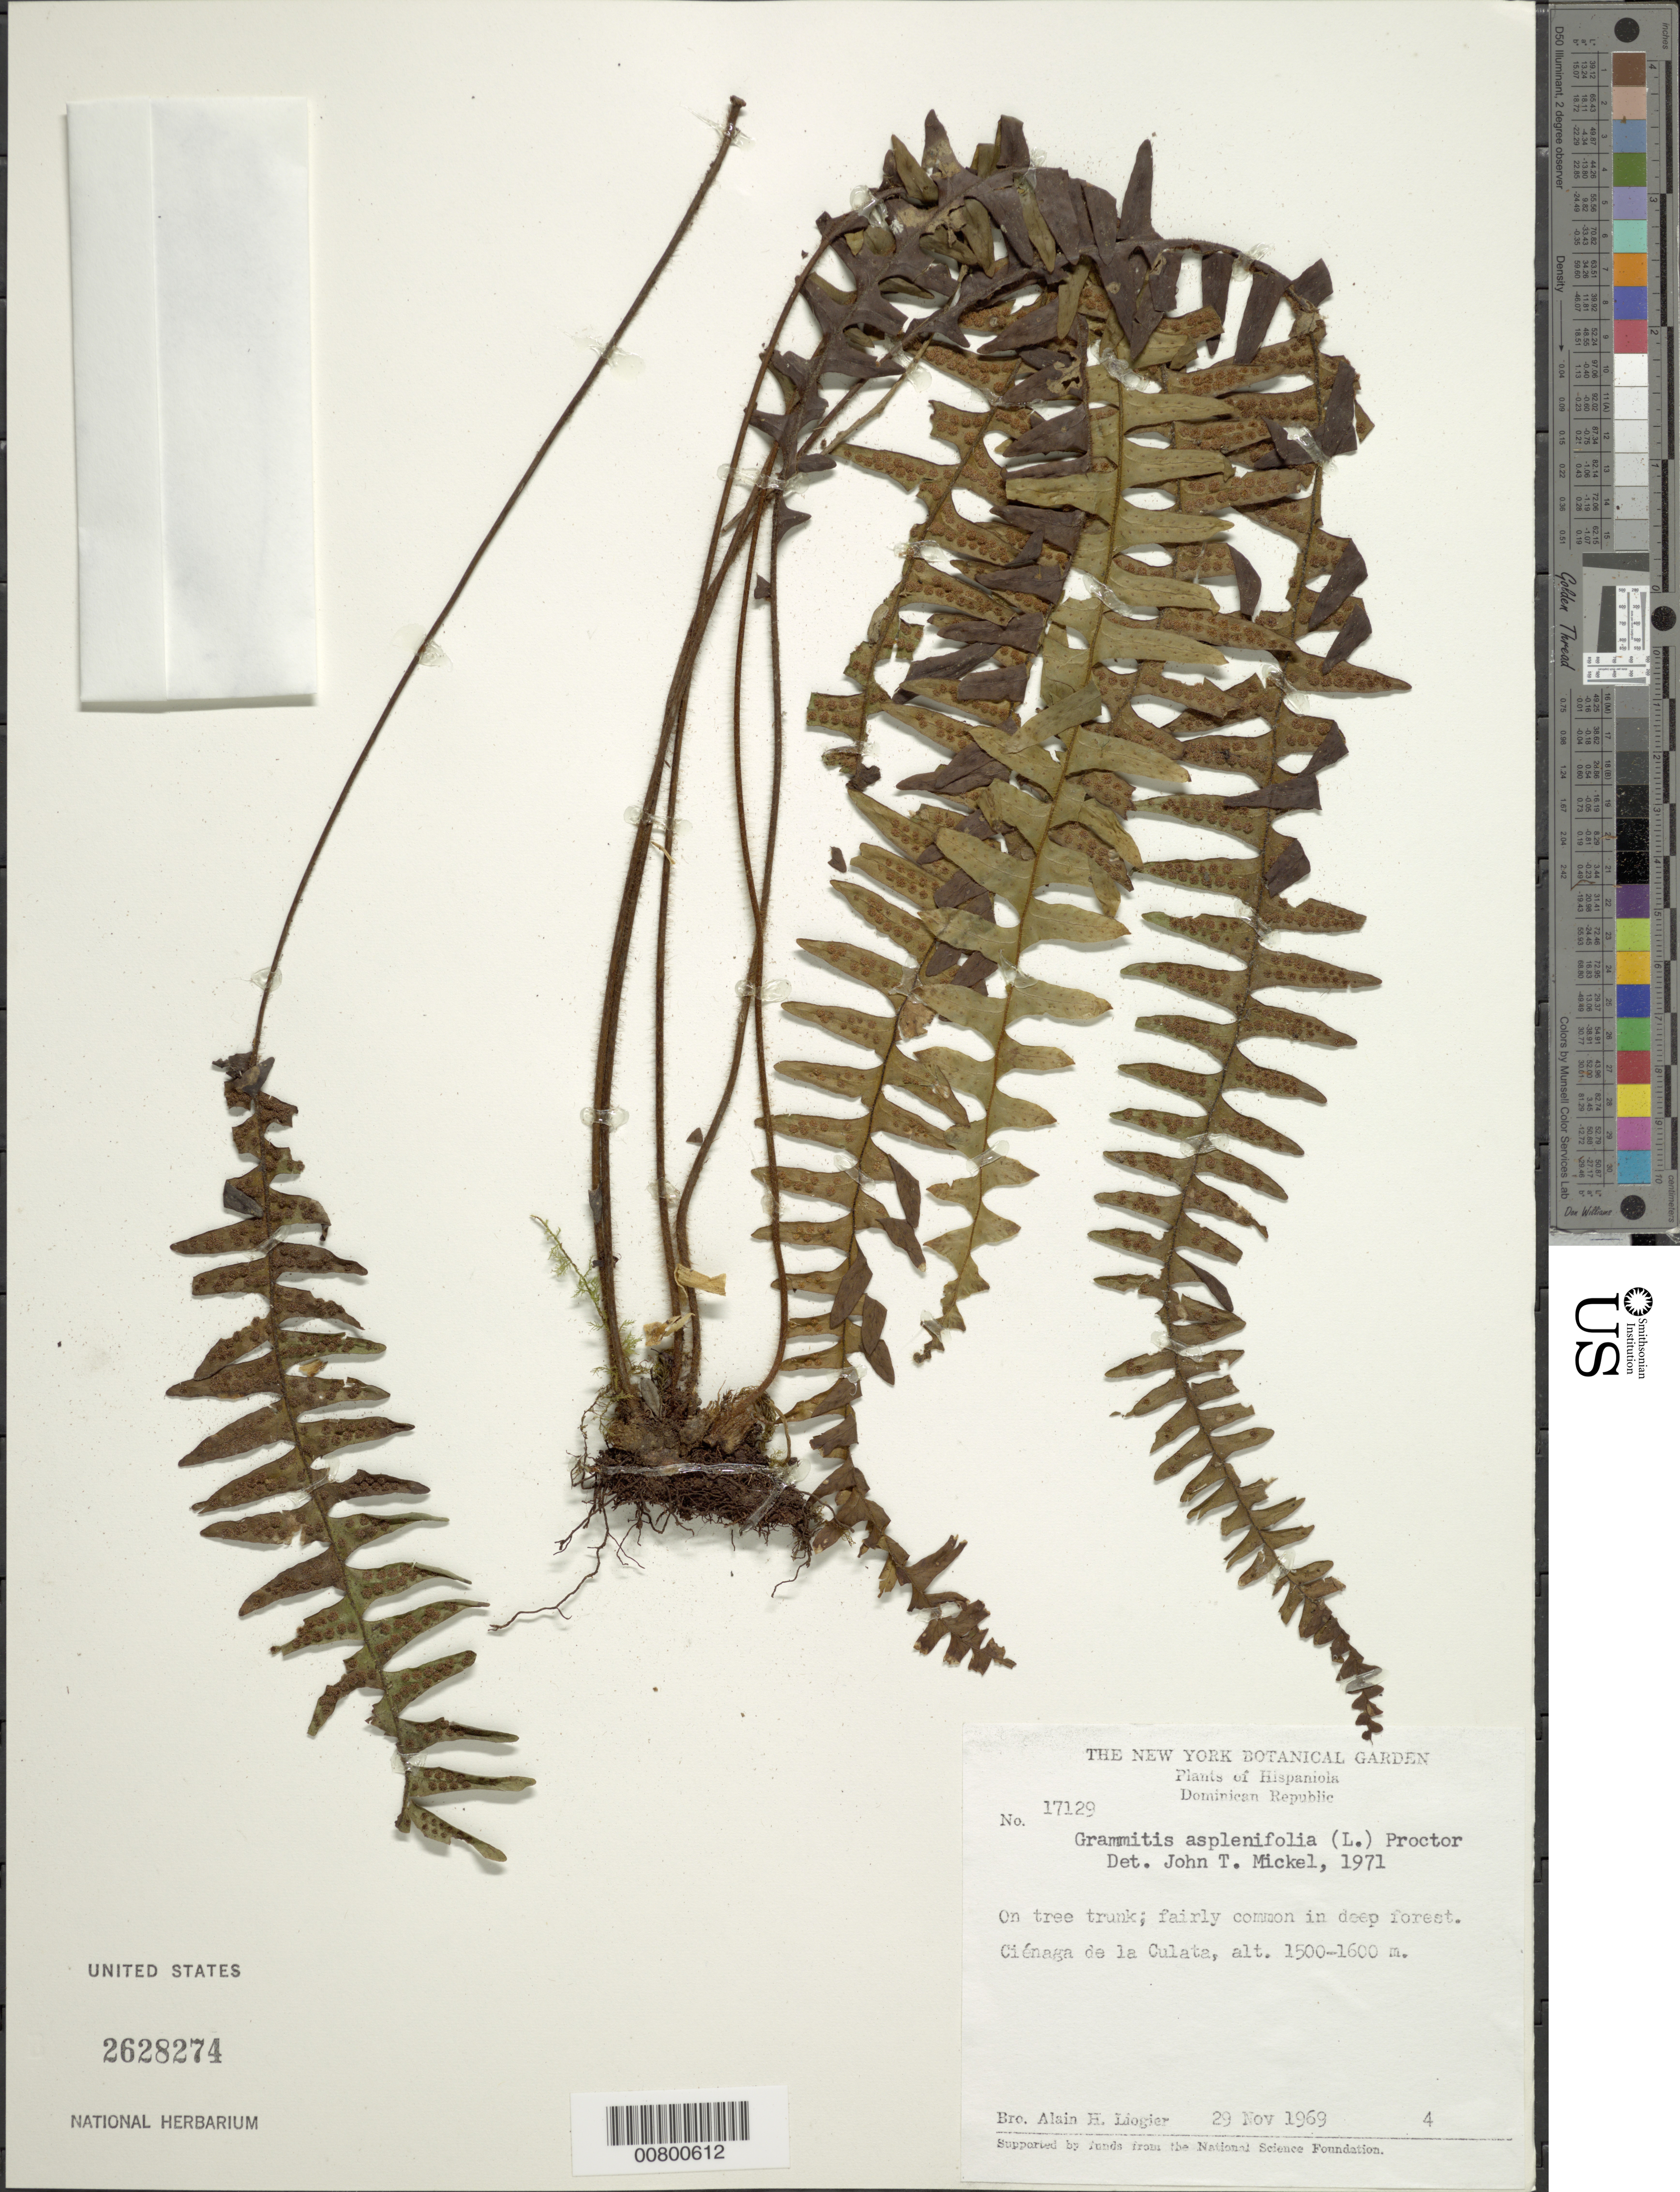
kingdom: Plantae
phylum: Tracheophyta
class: Polypodiopsida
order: Polypodiales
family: Polypodiaceae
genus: Terpsichore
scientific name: Terpsichore asplenifolia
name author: (L.) A.R. Sm.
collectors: A. H. Liogier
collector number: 17129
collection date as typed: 29 Nov 1969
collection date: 1969-11-29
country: Dominican Republic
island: Hispaniola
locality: Ciénaga de la Culata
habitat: Deep woods, on tree trunk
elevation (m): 1500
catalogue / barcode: US 2628274